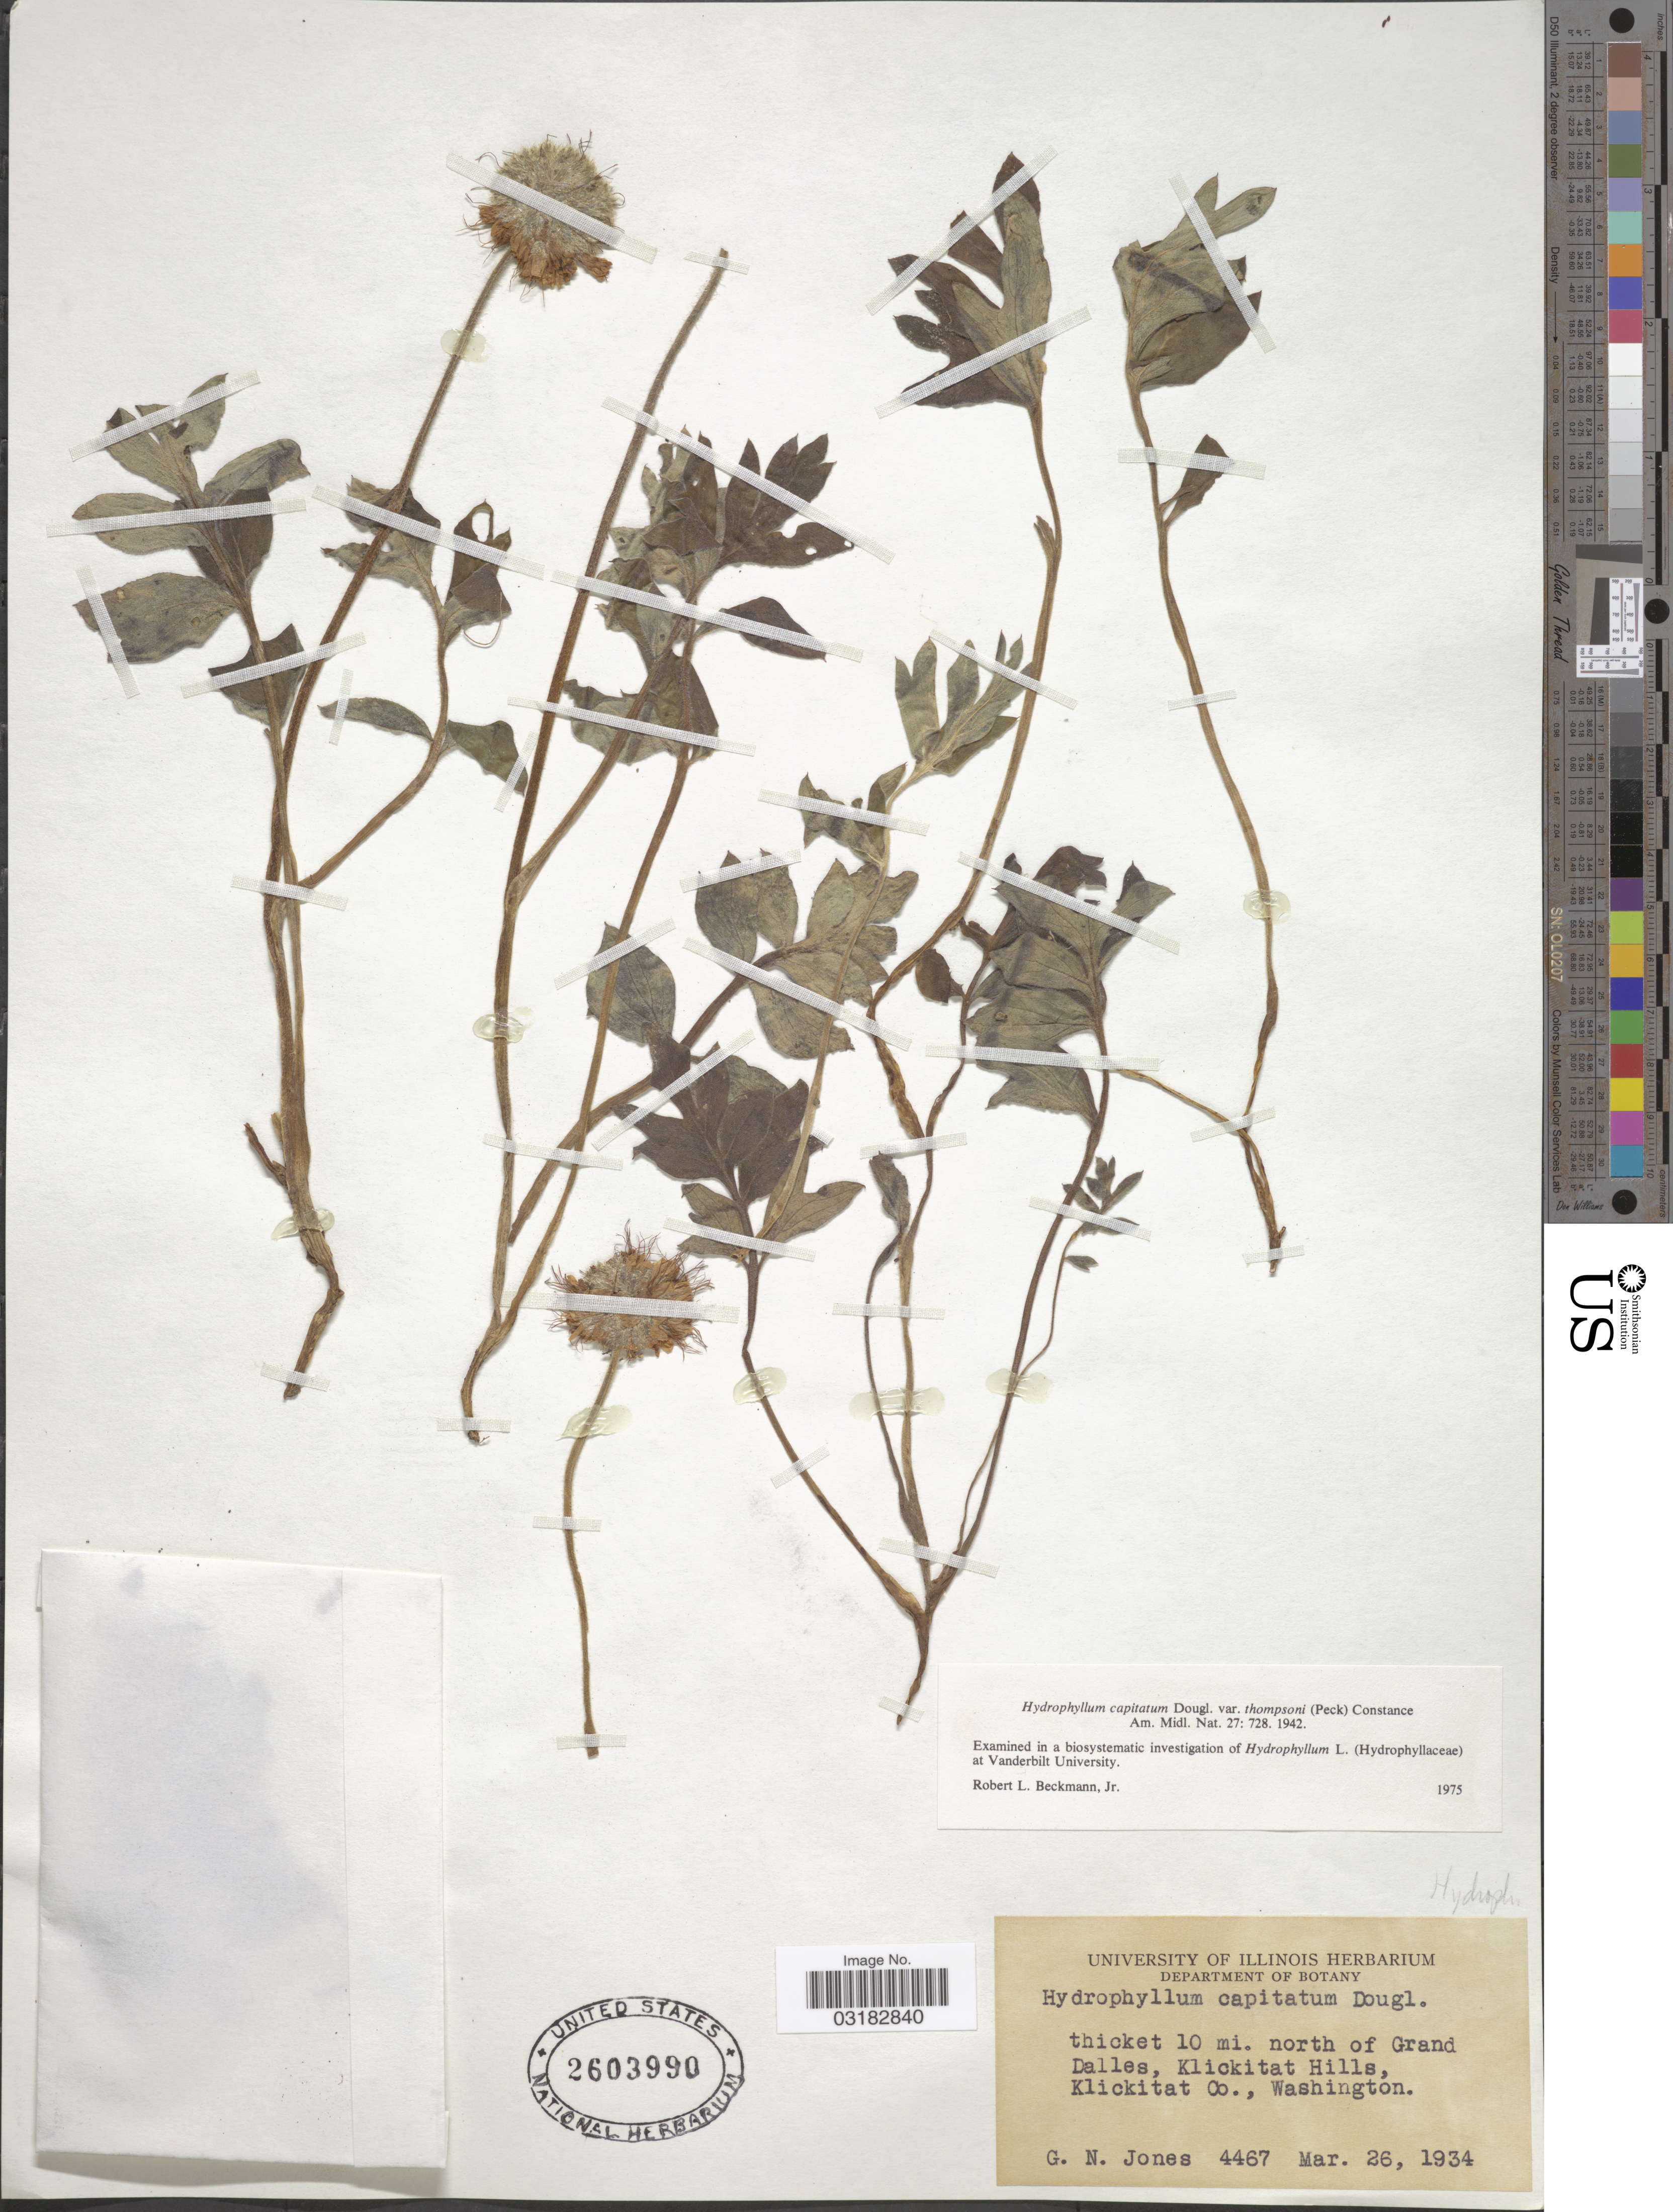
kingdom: Plantae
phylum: Tracheophyta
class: Magnoliopsida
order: Boraginales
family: Hydrophyllaceae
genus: Hydrophyllum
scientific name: Hydrophyllum capitatum var. thompsonii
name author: (M. Peck) Constance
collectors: G. N. Jones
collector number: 4467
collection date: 1934-03-26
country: United States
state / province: Washington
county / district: Klickitat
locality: Thicket 10 mi. north of Grand Dalles, Klickitat Hills, Klickitat Co.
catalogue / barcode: US 2603990